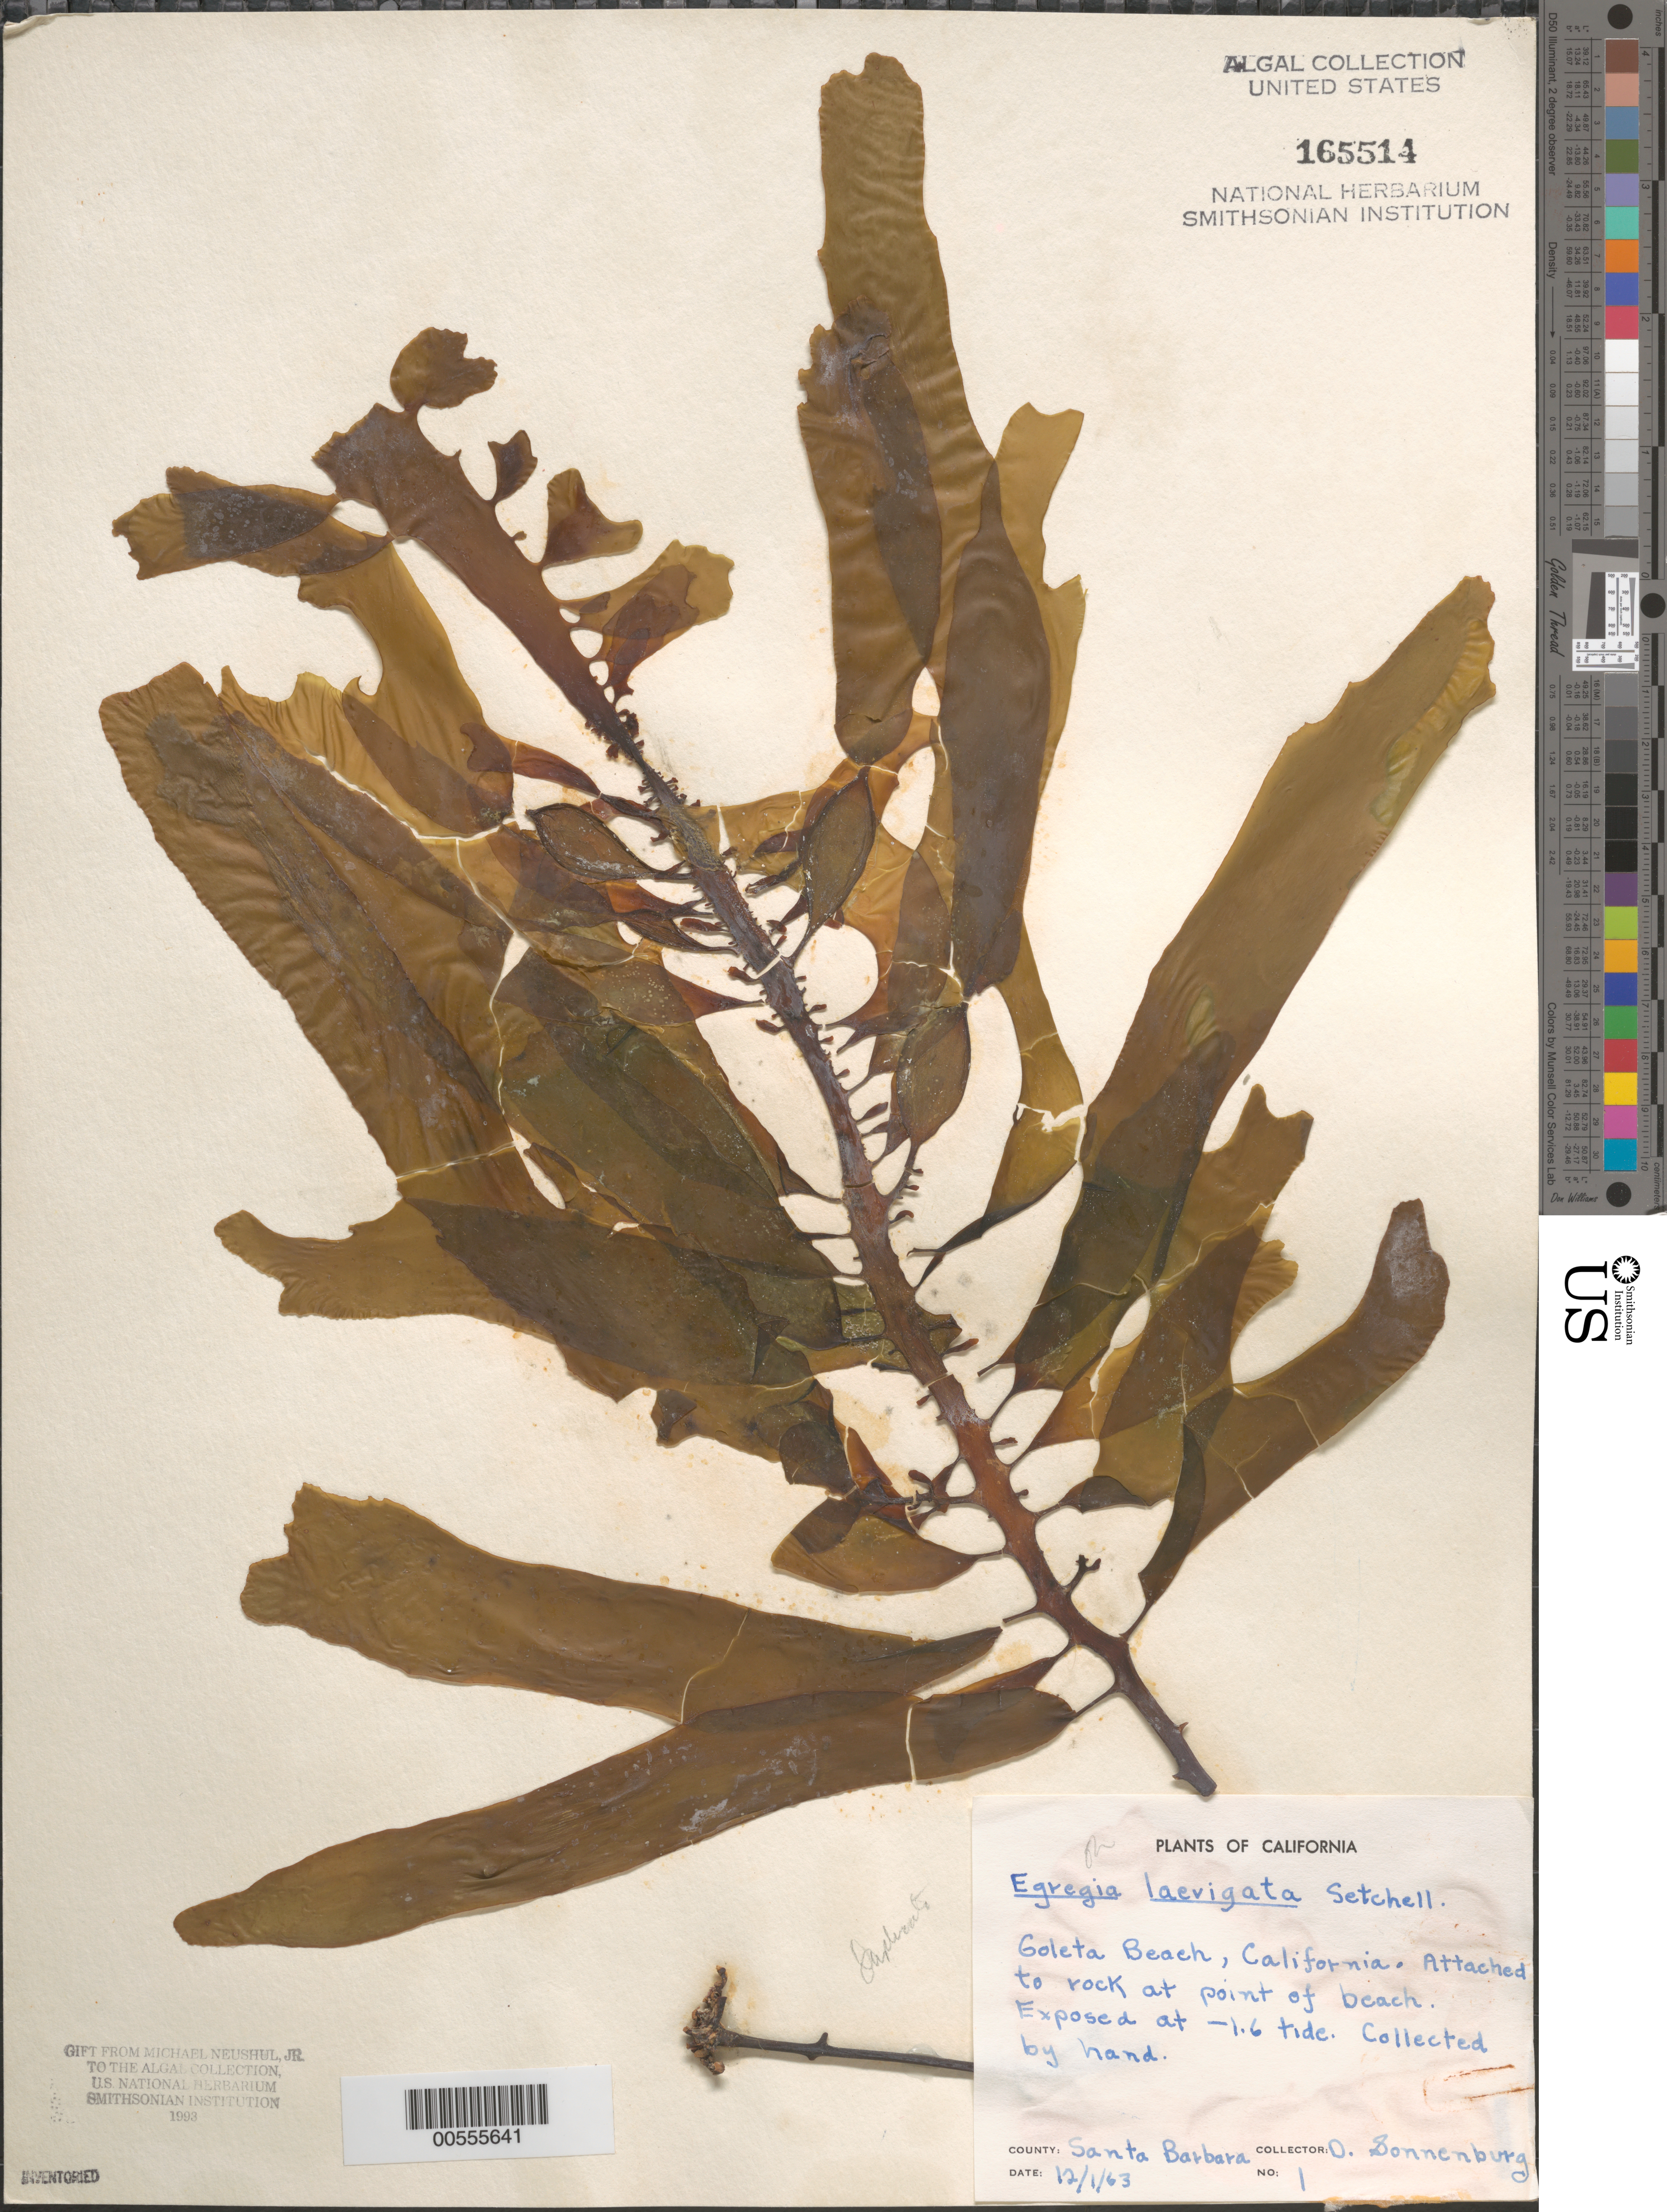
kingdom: Chromista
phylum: Ochrophyta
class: Phaeophyceae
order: Laminariales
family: Lessoniaceae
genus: Egregia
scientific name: Egregia menziesii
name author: (Turner) Aresch.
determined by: Algae name updating Project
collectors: D. Sonnenburg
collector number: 1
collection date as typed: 01 Dec 1963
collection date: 1963-12-01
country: United States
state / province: California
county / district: Santa Barbara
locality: Goleta Beach, Goleta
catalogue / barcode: US 165514